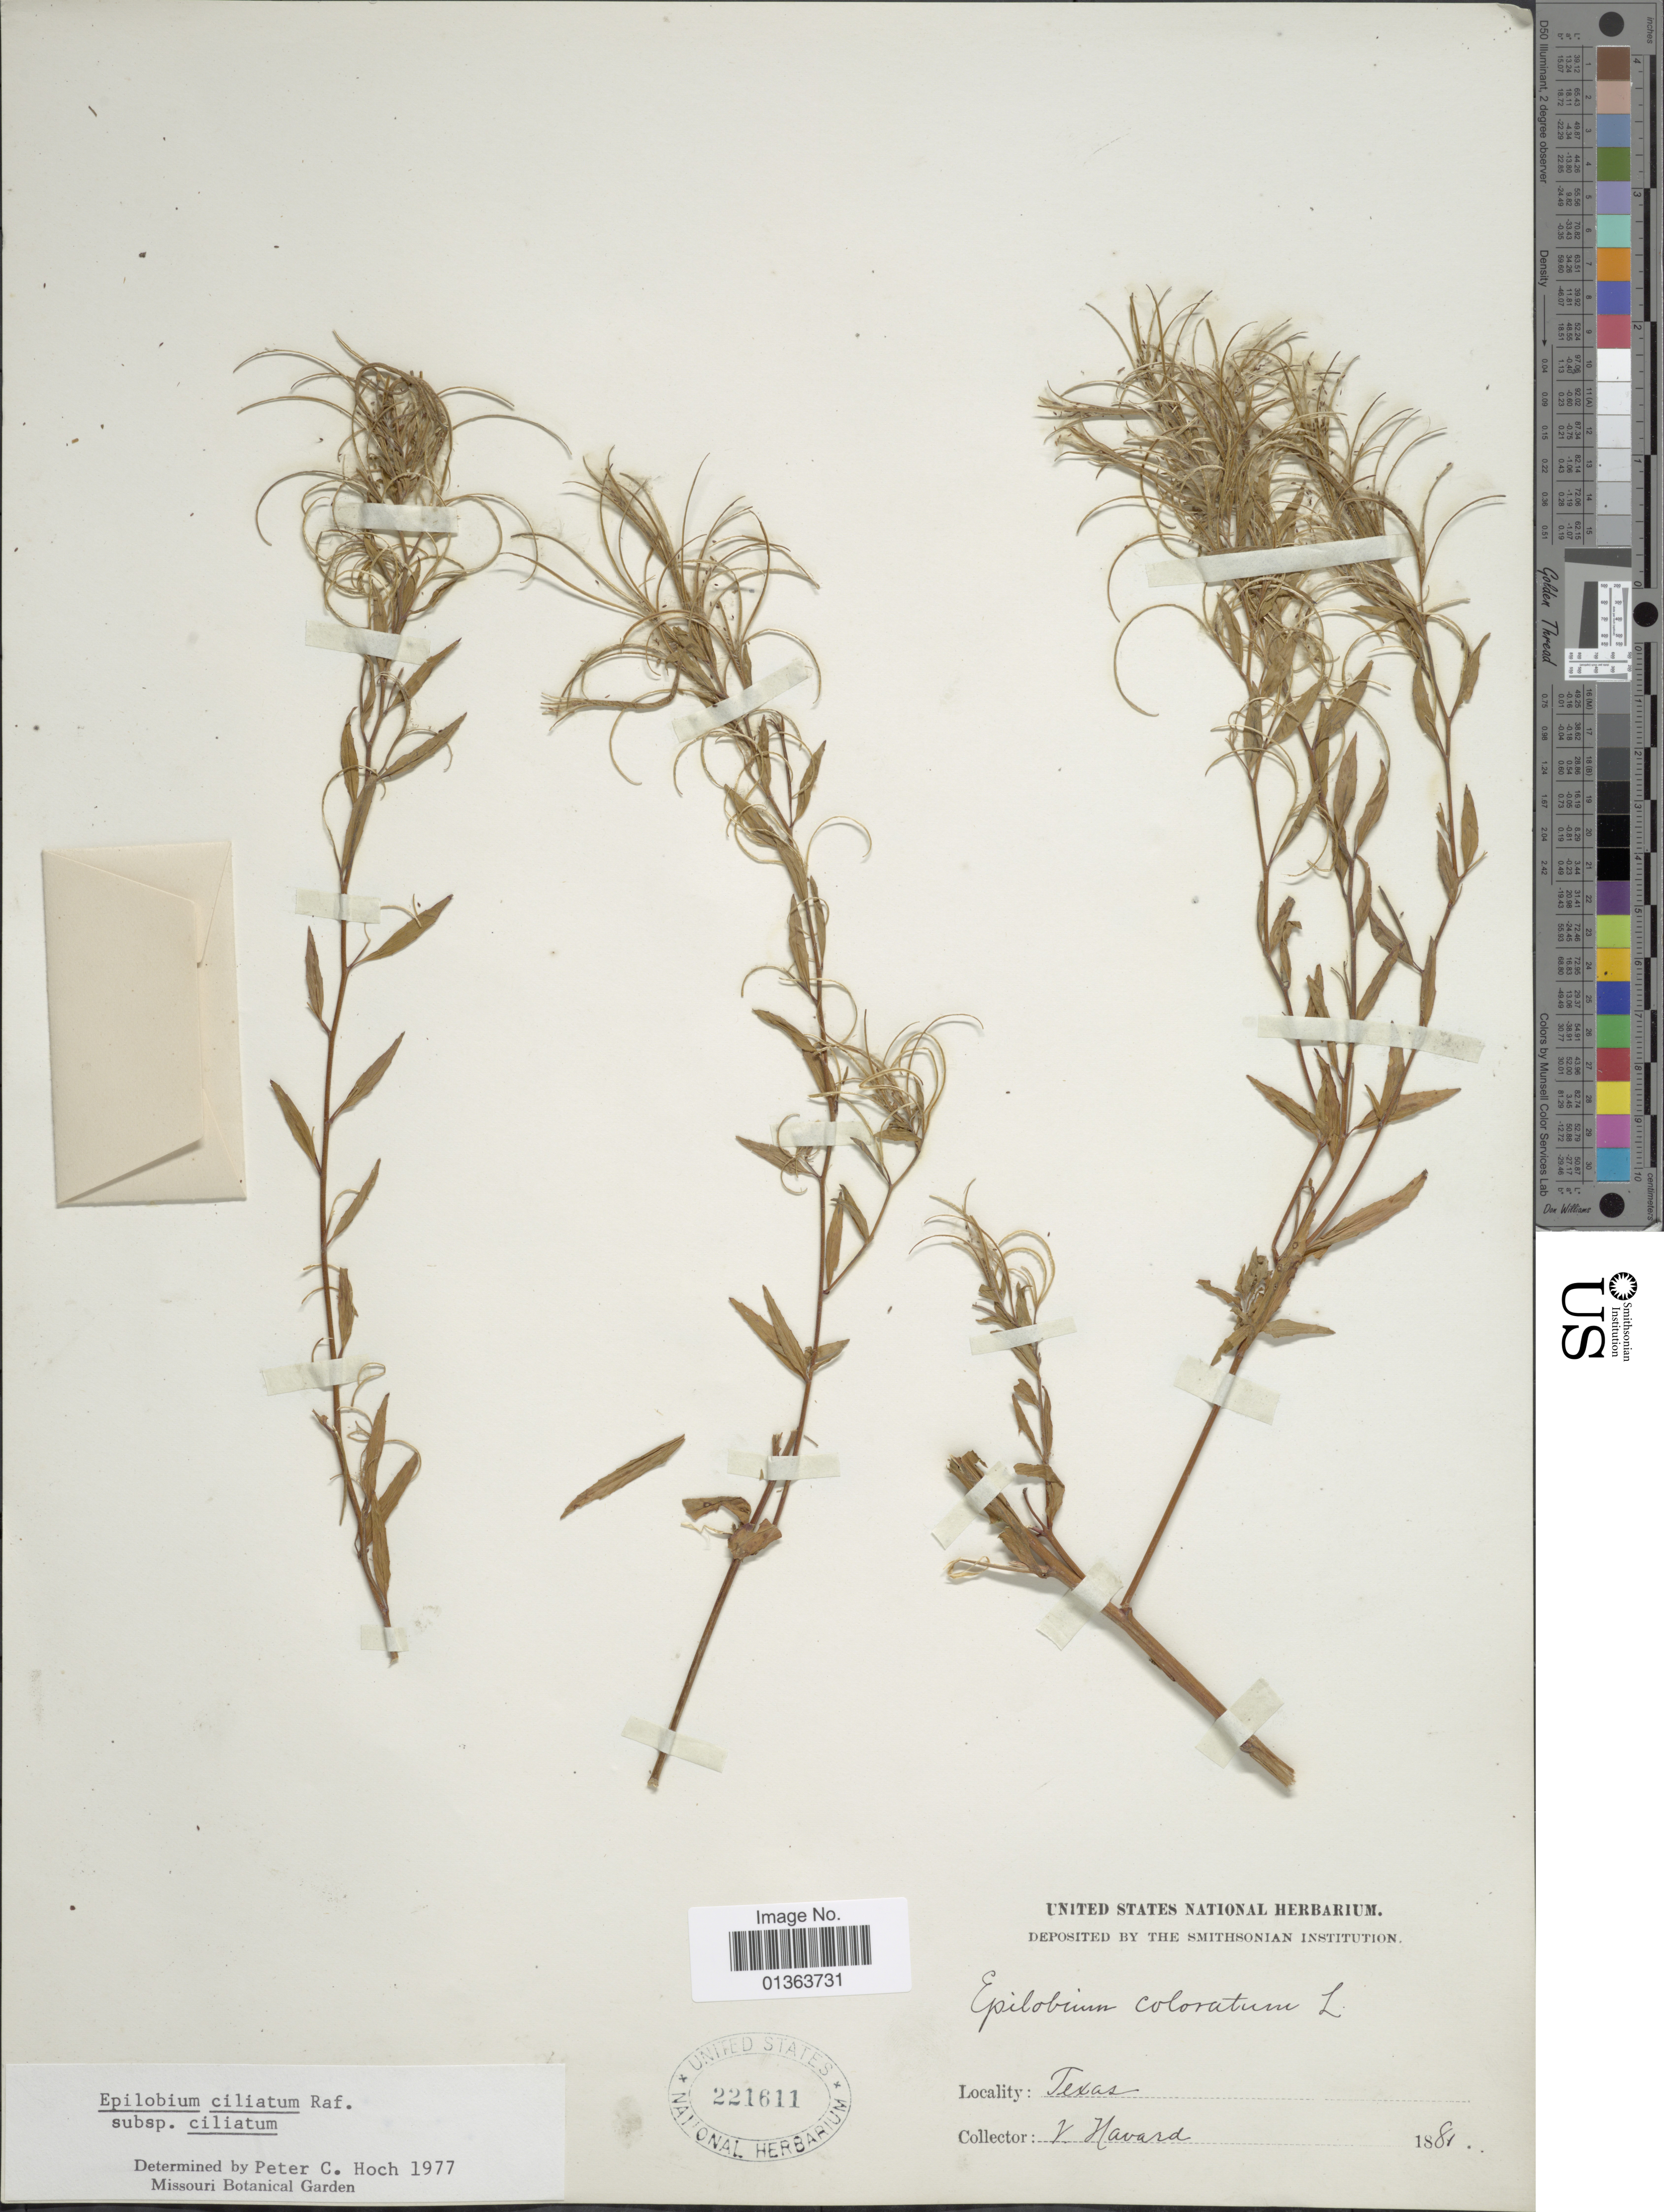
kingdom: Plantae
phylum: Tracheophyta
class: Magnoliopsida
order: Myrtales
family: Onagraceae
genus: Epilobium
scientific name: Epilobium ciliatum subsp. ciliatum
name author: Raf.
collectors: V. Havard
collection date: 1881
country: United States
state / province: Texas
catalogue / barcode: US 221611